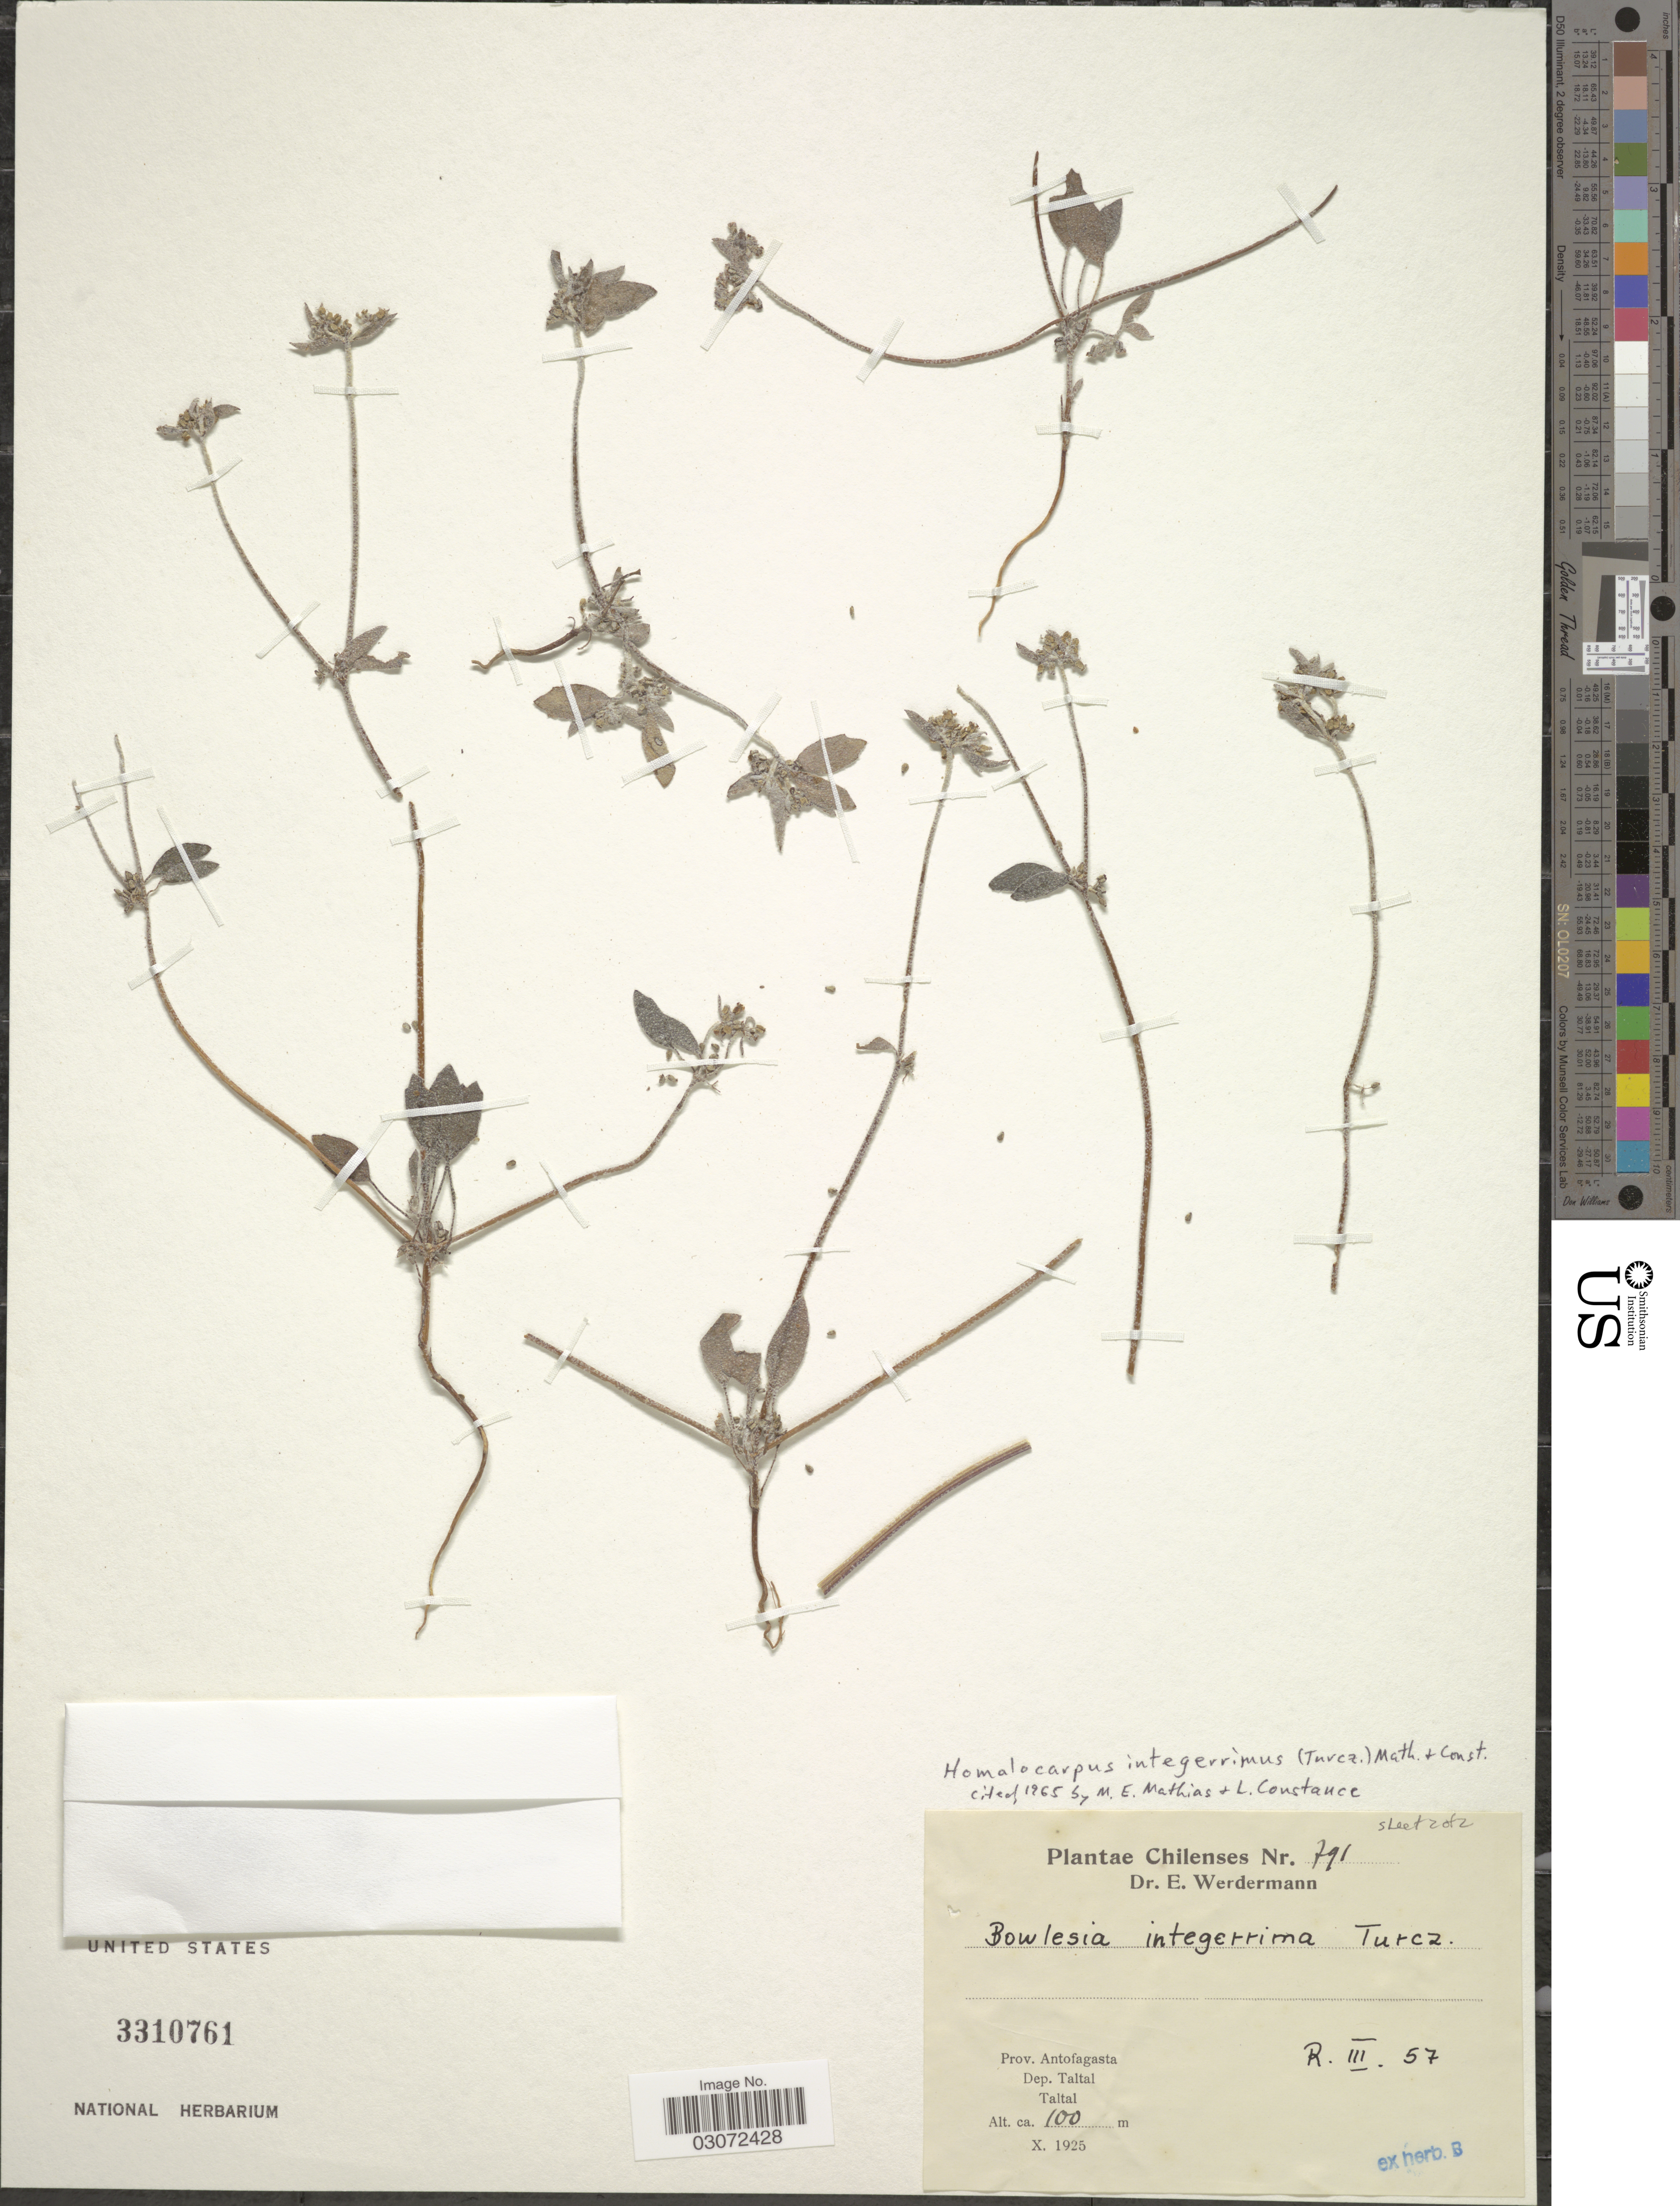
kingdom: Plantae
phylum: Tracheophyta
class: Magnoliopsida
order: Apiales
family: Apiaceae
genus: Homalocarpus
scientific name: Homalocarpus integerrimus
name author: (Turcz.) Mathias & Constance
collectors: E. Werdermann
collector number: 791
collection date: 1925-10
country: Chile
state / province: Antofagasta (II)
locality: Dep. Taltal, Taltal.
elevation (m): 100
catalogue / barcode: US 3310761